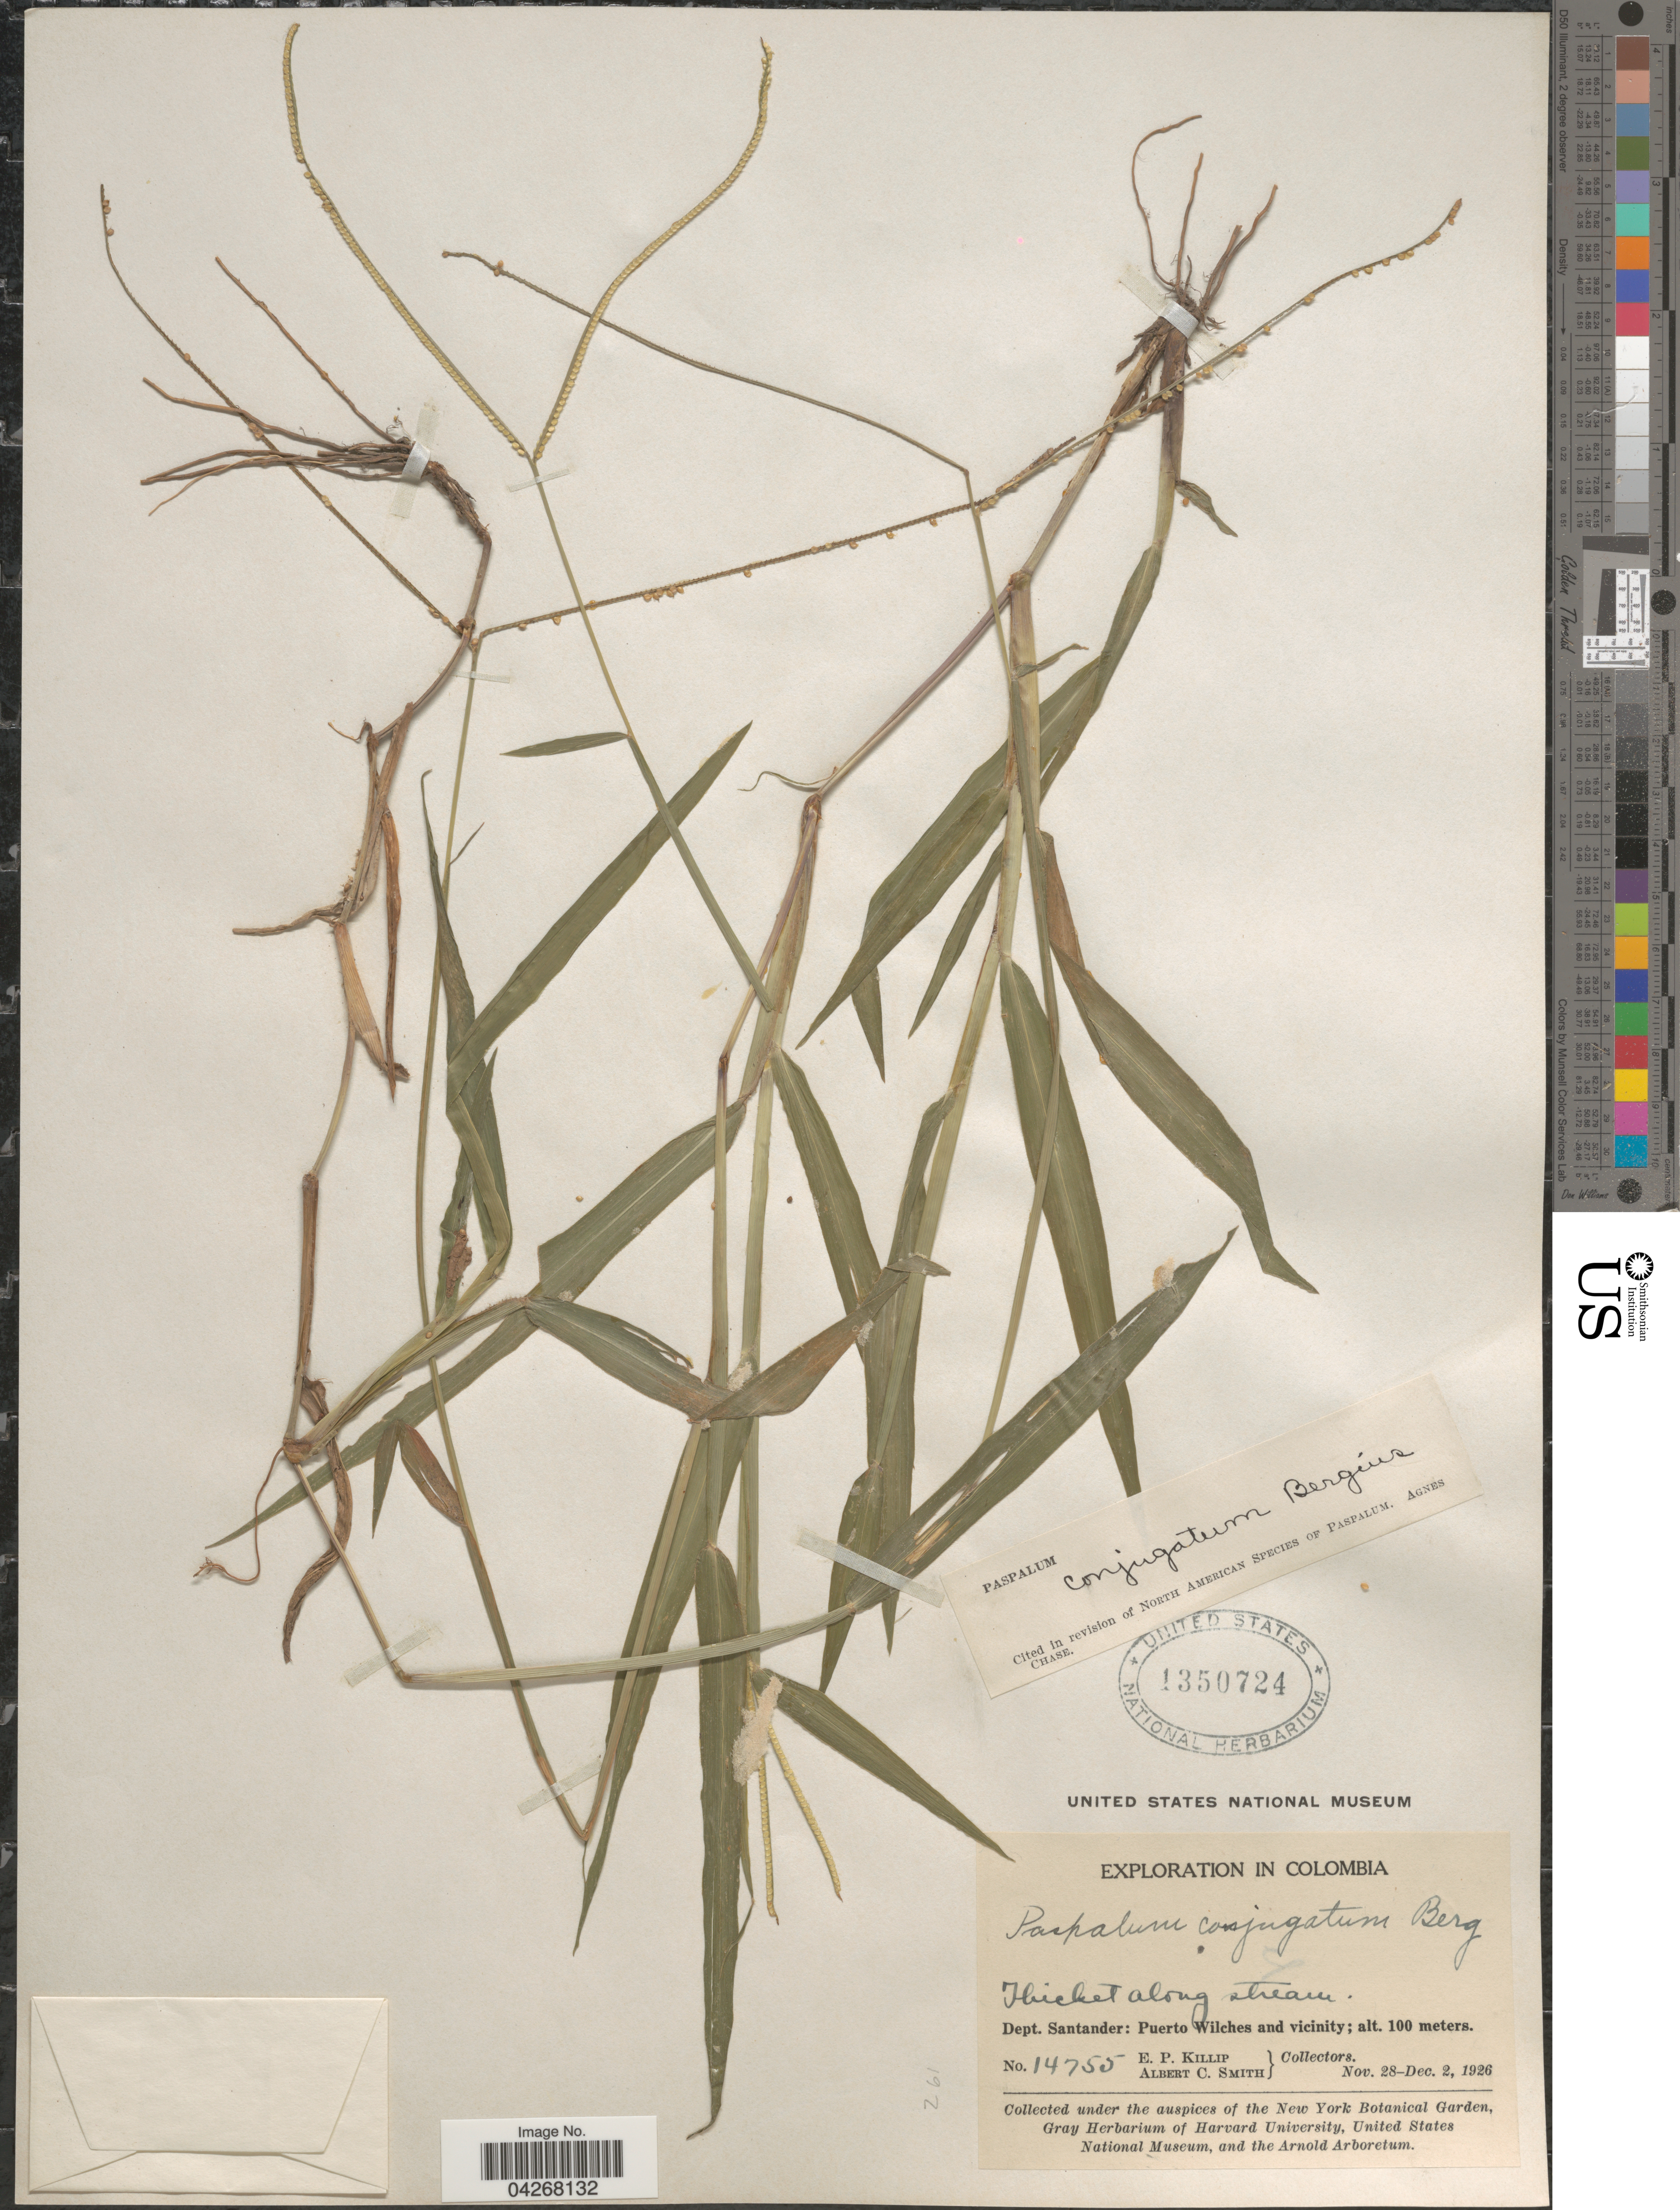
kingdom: Plantae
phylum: Tracheophyta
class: Liliopsida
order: Poales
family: Poaceae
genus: Paspalum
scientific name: Paspalum conjugatum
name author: P.J. Bergius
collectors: E. P. Killip & A. C. Smith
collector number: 14755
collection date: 1926-11-28/1926-12-02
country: Colombia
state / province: Santander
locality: Exploration in Colombia. Dept. Santander: Puerto Wilches and vicinity.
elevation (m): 100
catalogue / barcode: US 1350724